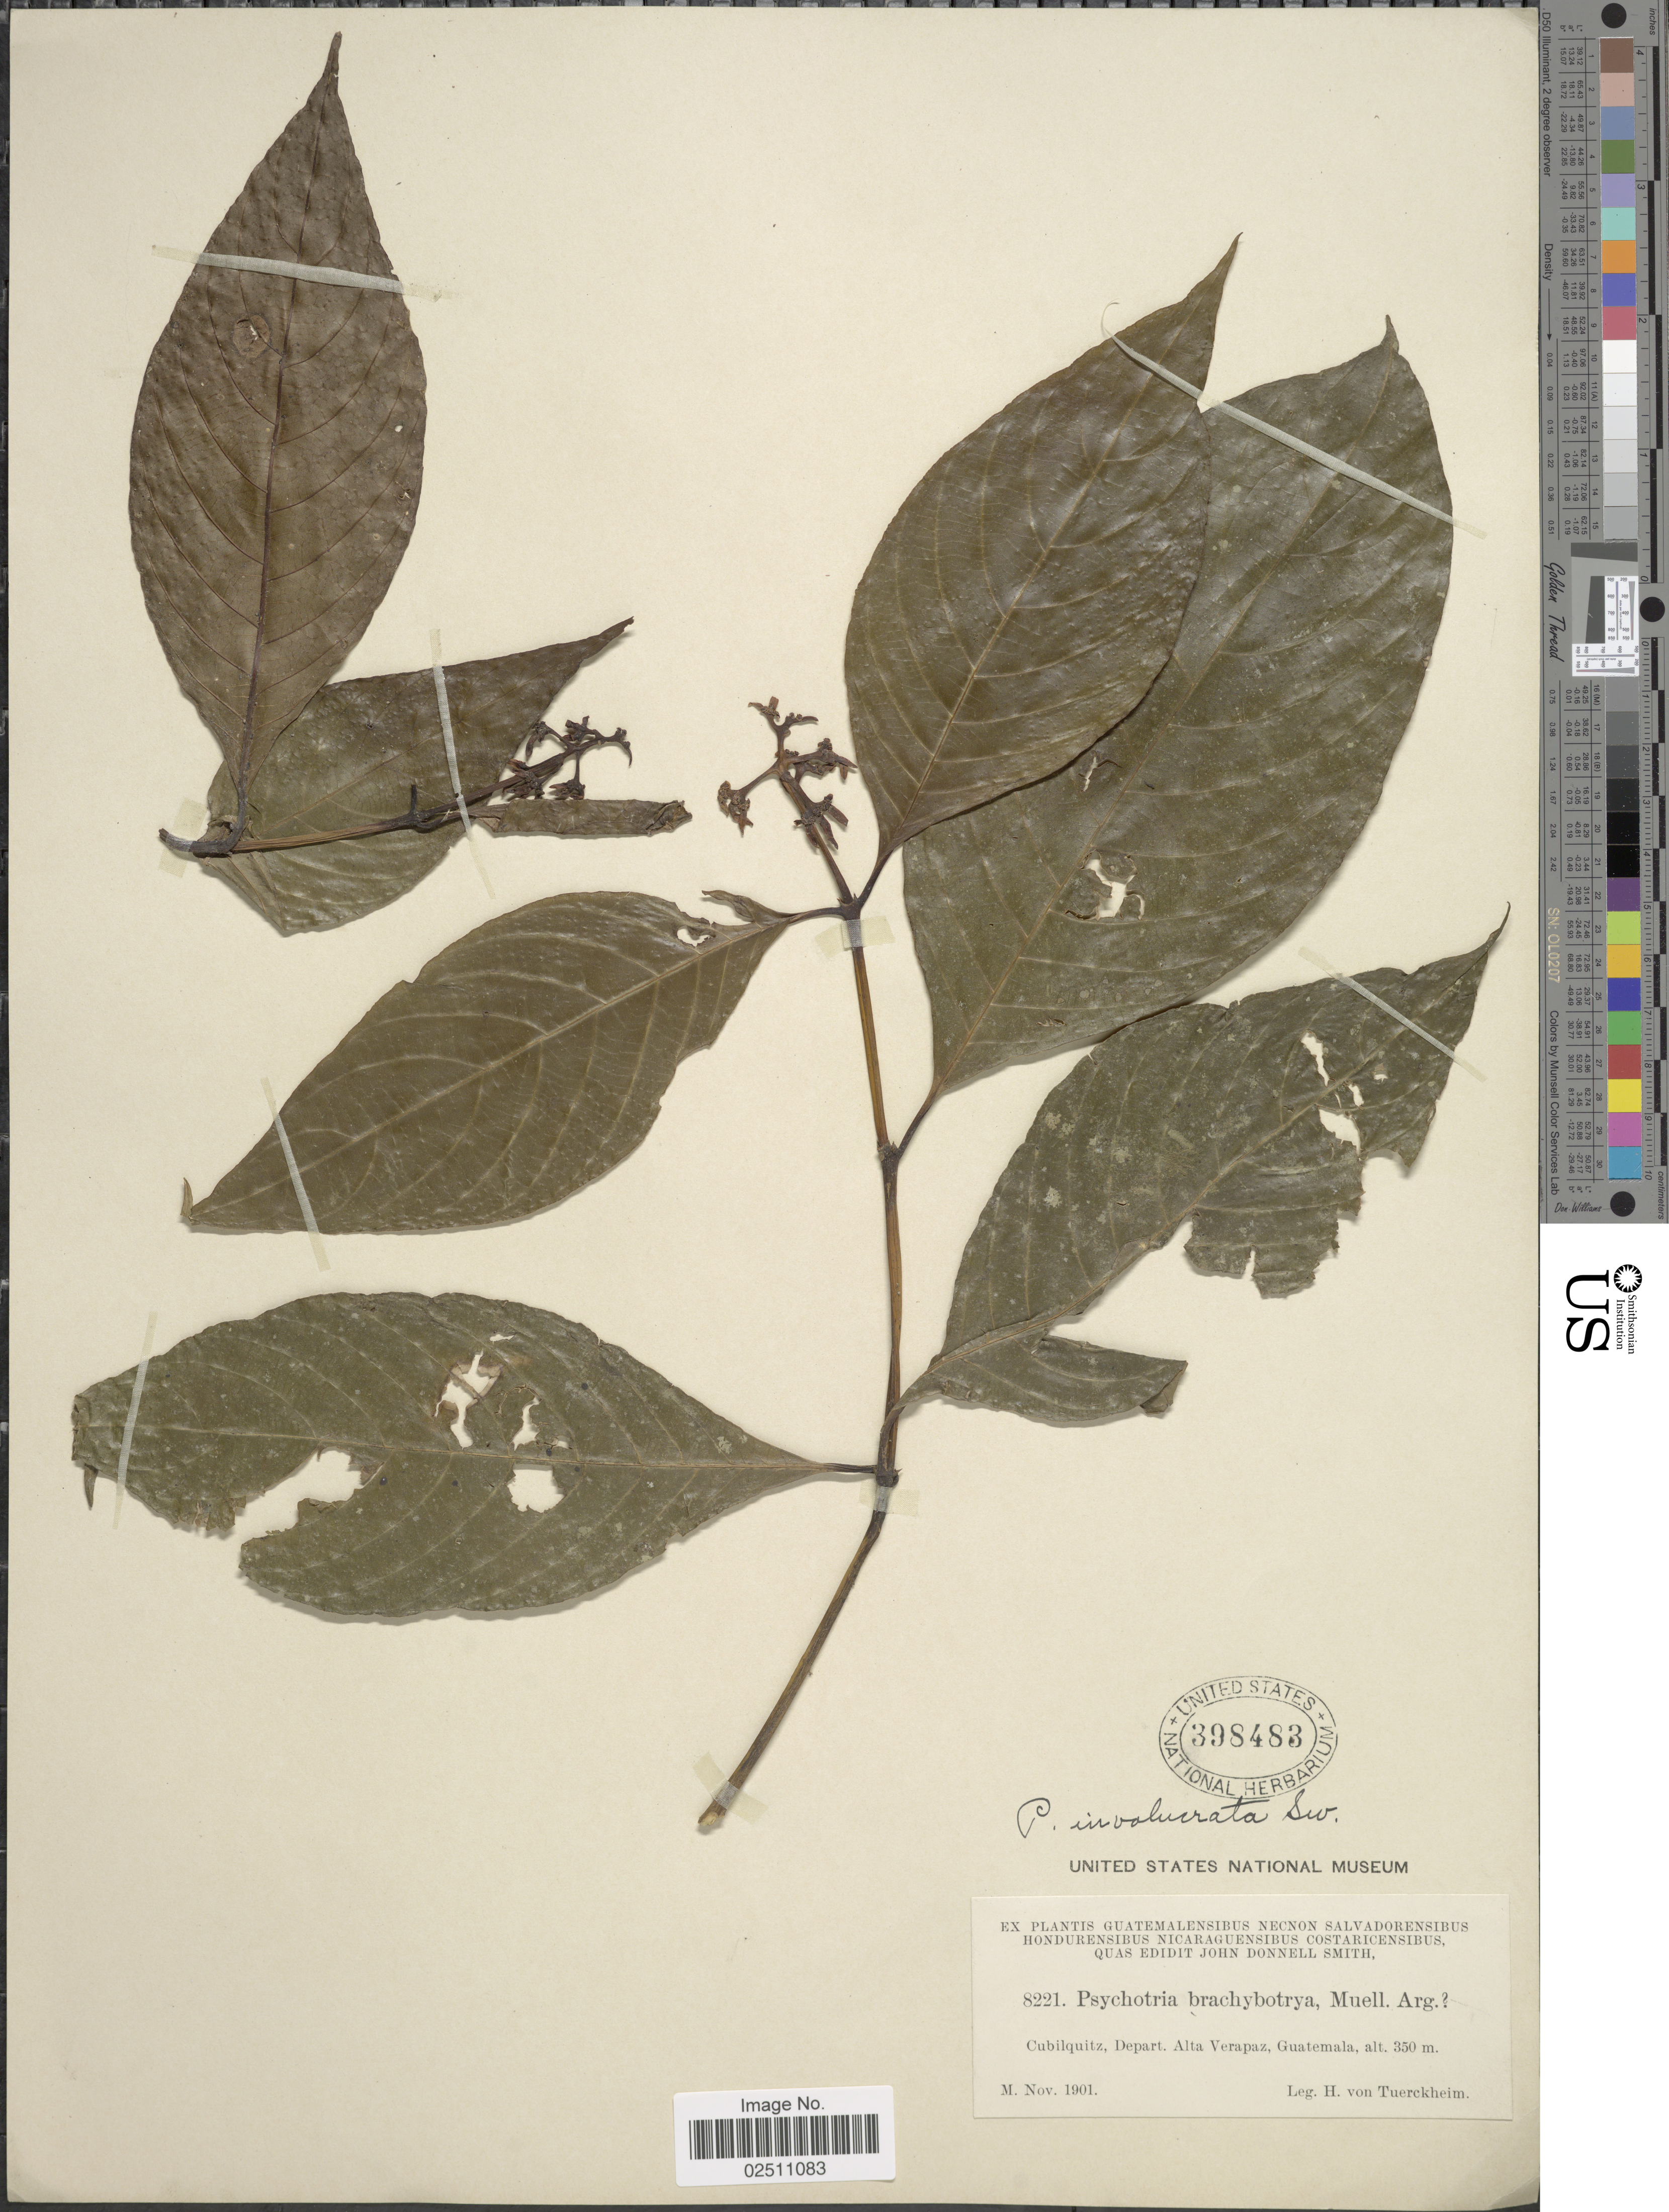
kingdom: Plantae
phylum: Tracheophyta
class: Magnoliopsida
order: Gentianales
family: Rubiaceae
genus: Psychotria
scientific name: Psychotria involucrata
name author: Sw.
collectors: H. von Türckheim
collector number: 8221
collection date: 1901-11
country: Guatemala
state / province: Alta Verapaz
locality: Cubilquitz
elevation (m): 350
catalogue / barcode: US 398483